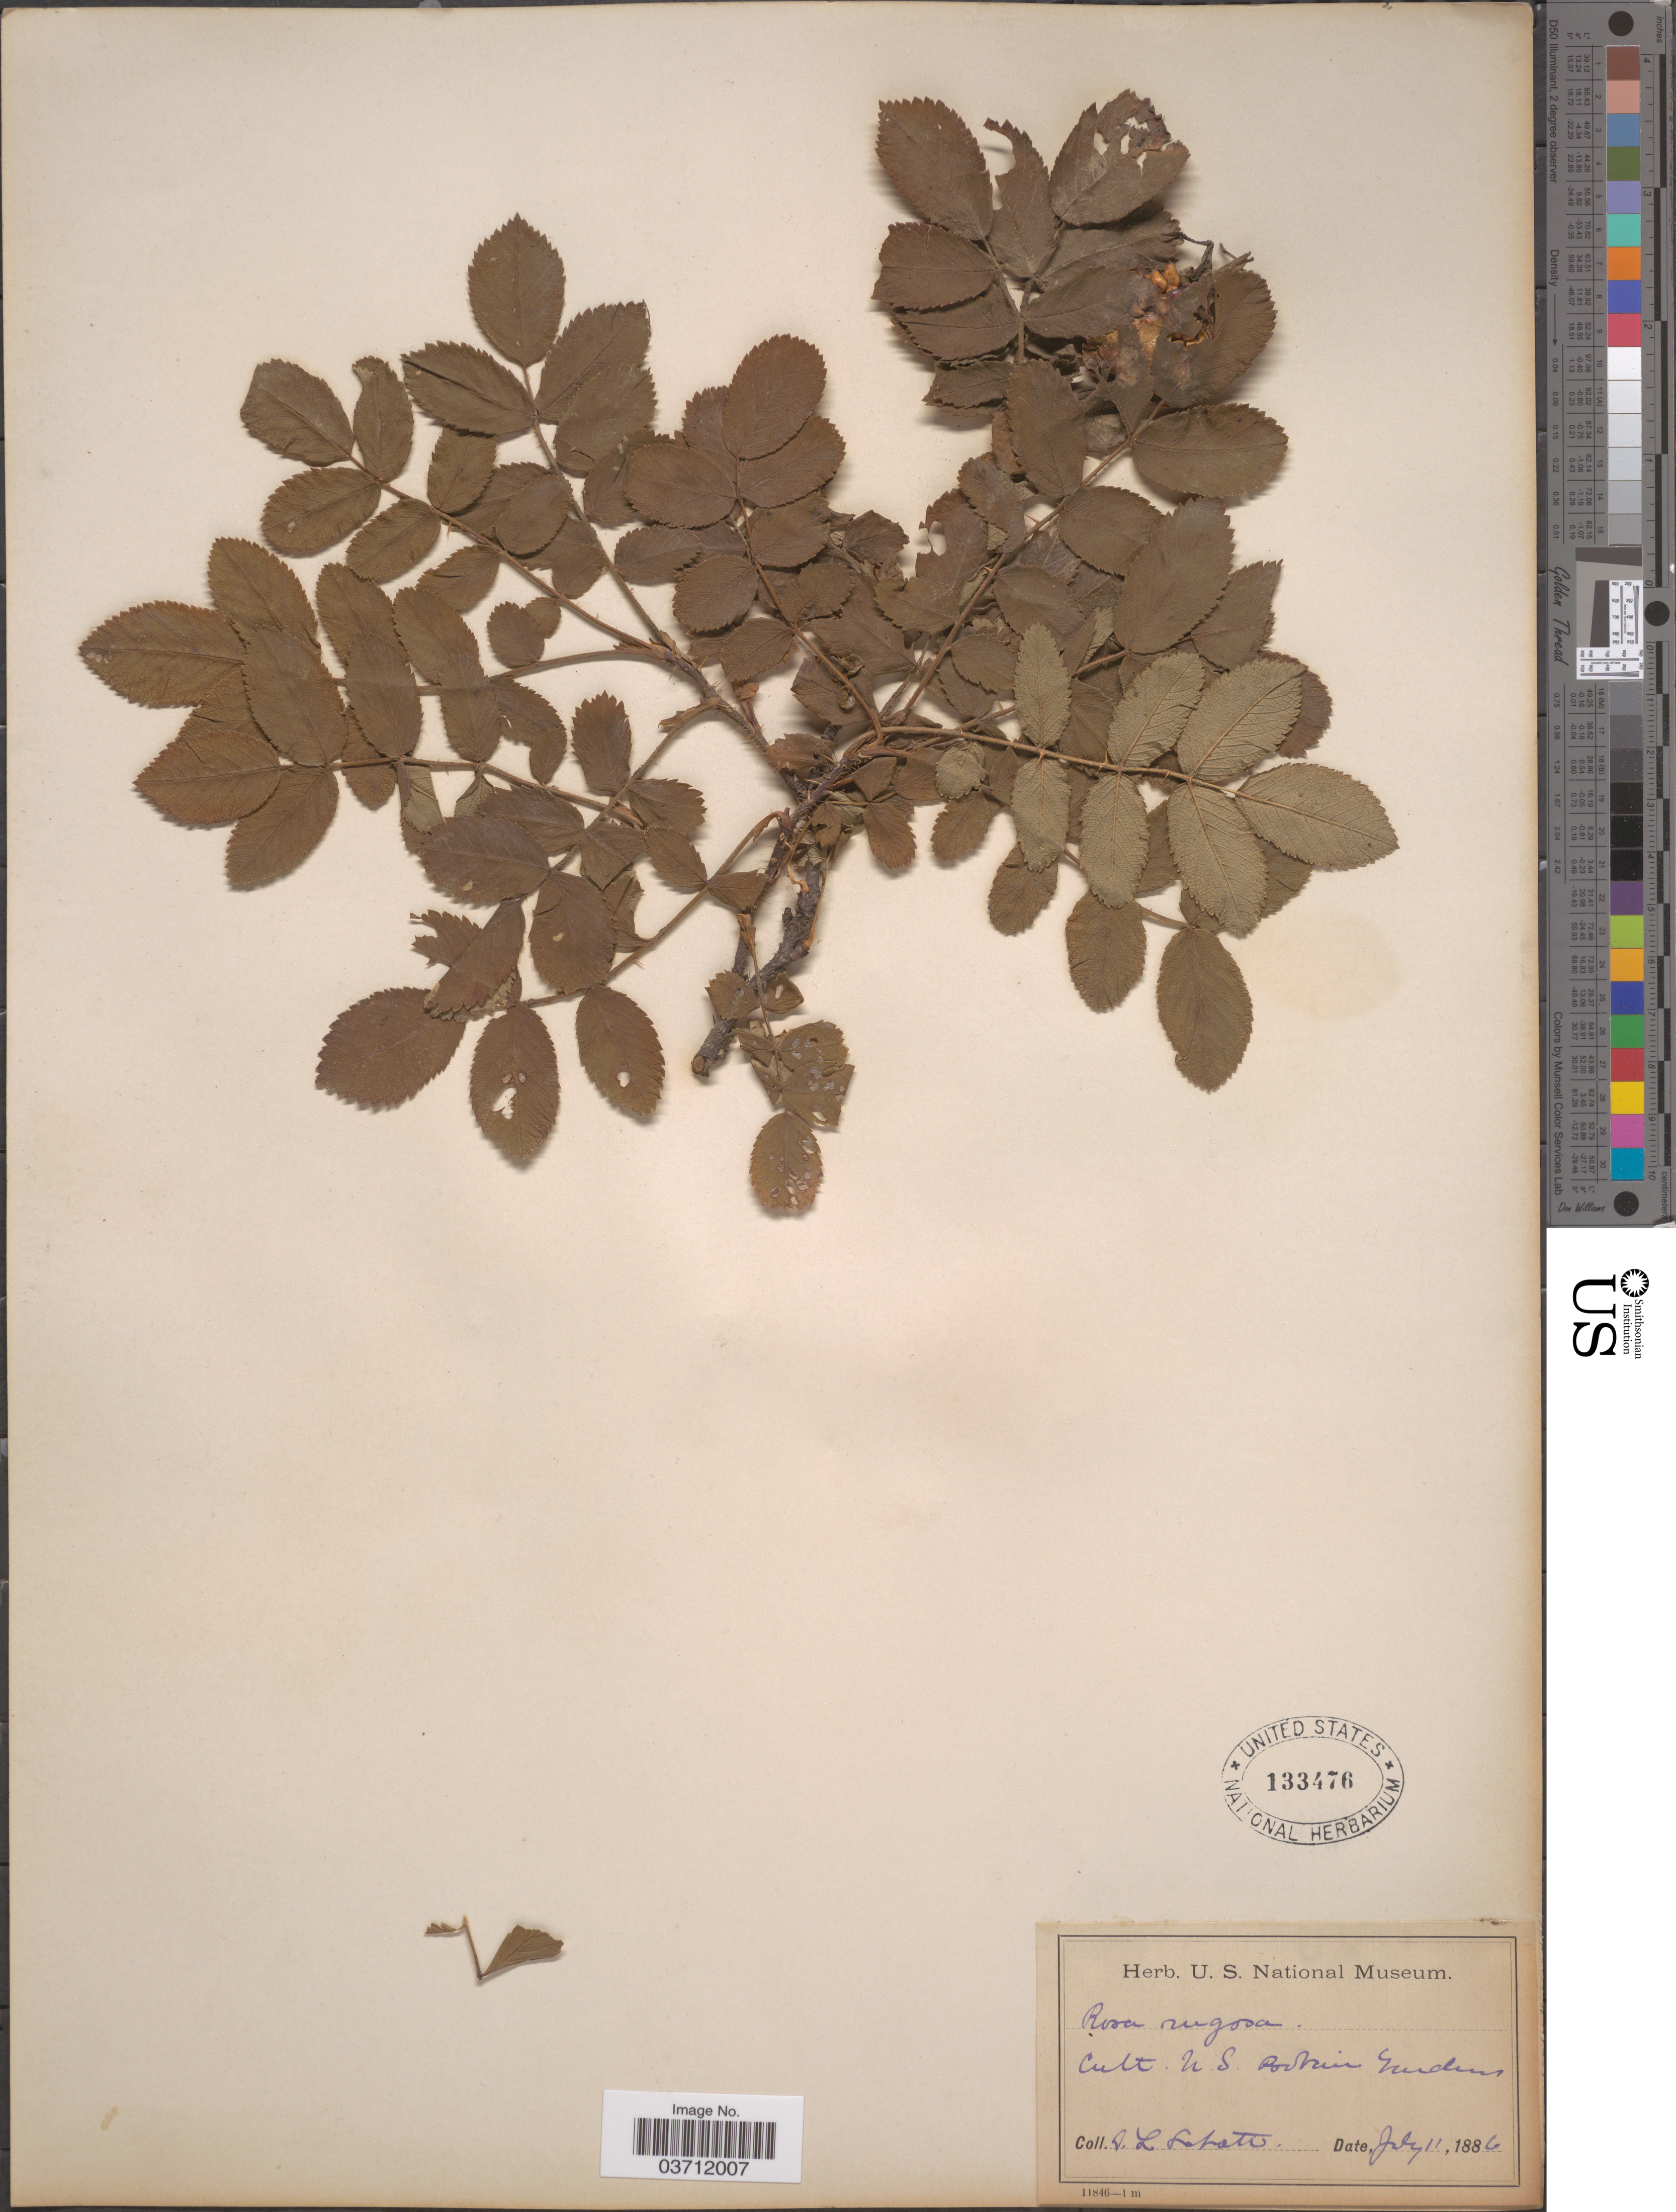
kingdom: Plantae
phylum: Tracheophyta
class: Magnoliopsida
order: Rosales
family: Rosaceae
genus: Rosa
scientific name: Rosa rugosa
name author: Thunb.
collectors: A. L. Schott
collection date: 1886-07-11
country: United States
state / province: District of Columbia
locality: U.S. Botanic Gardens.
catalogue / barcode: US 133476